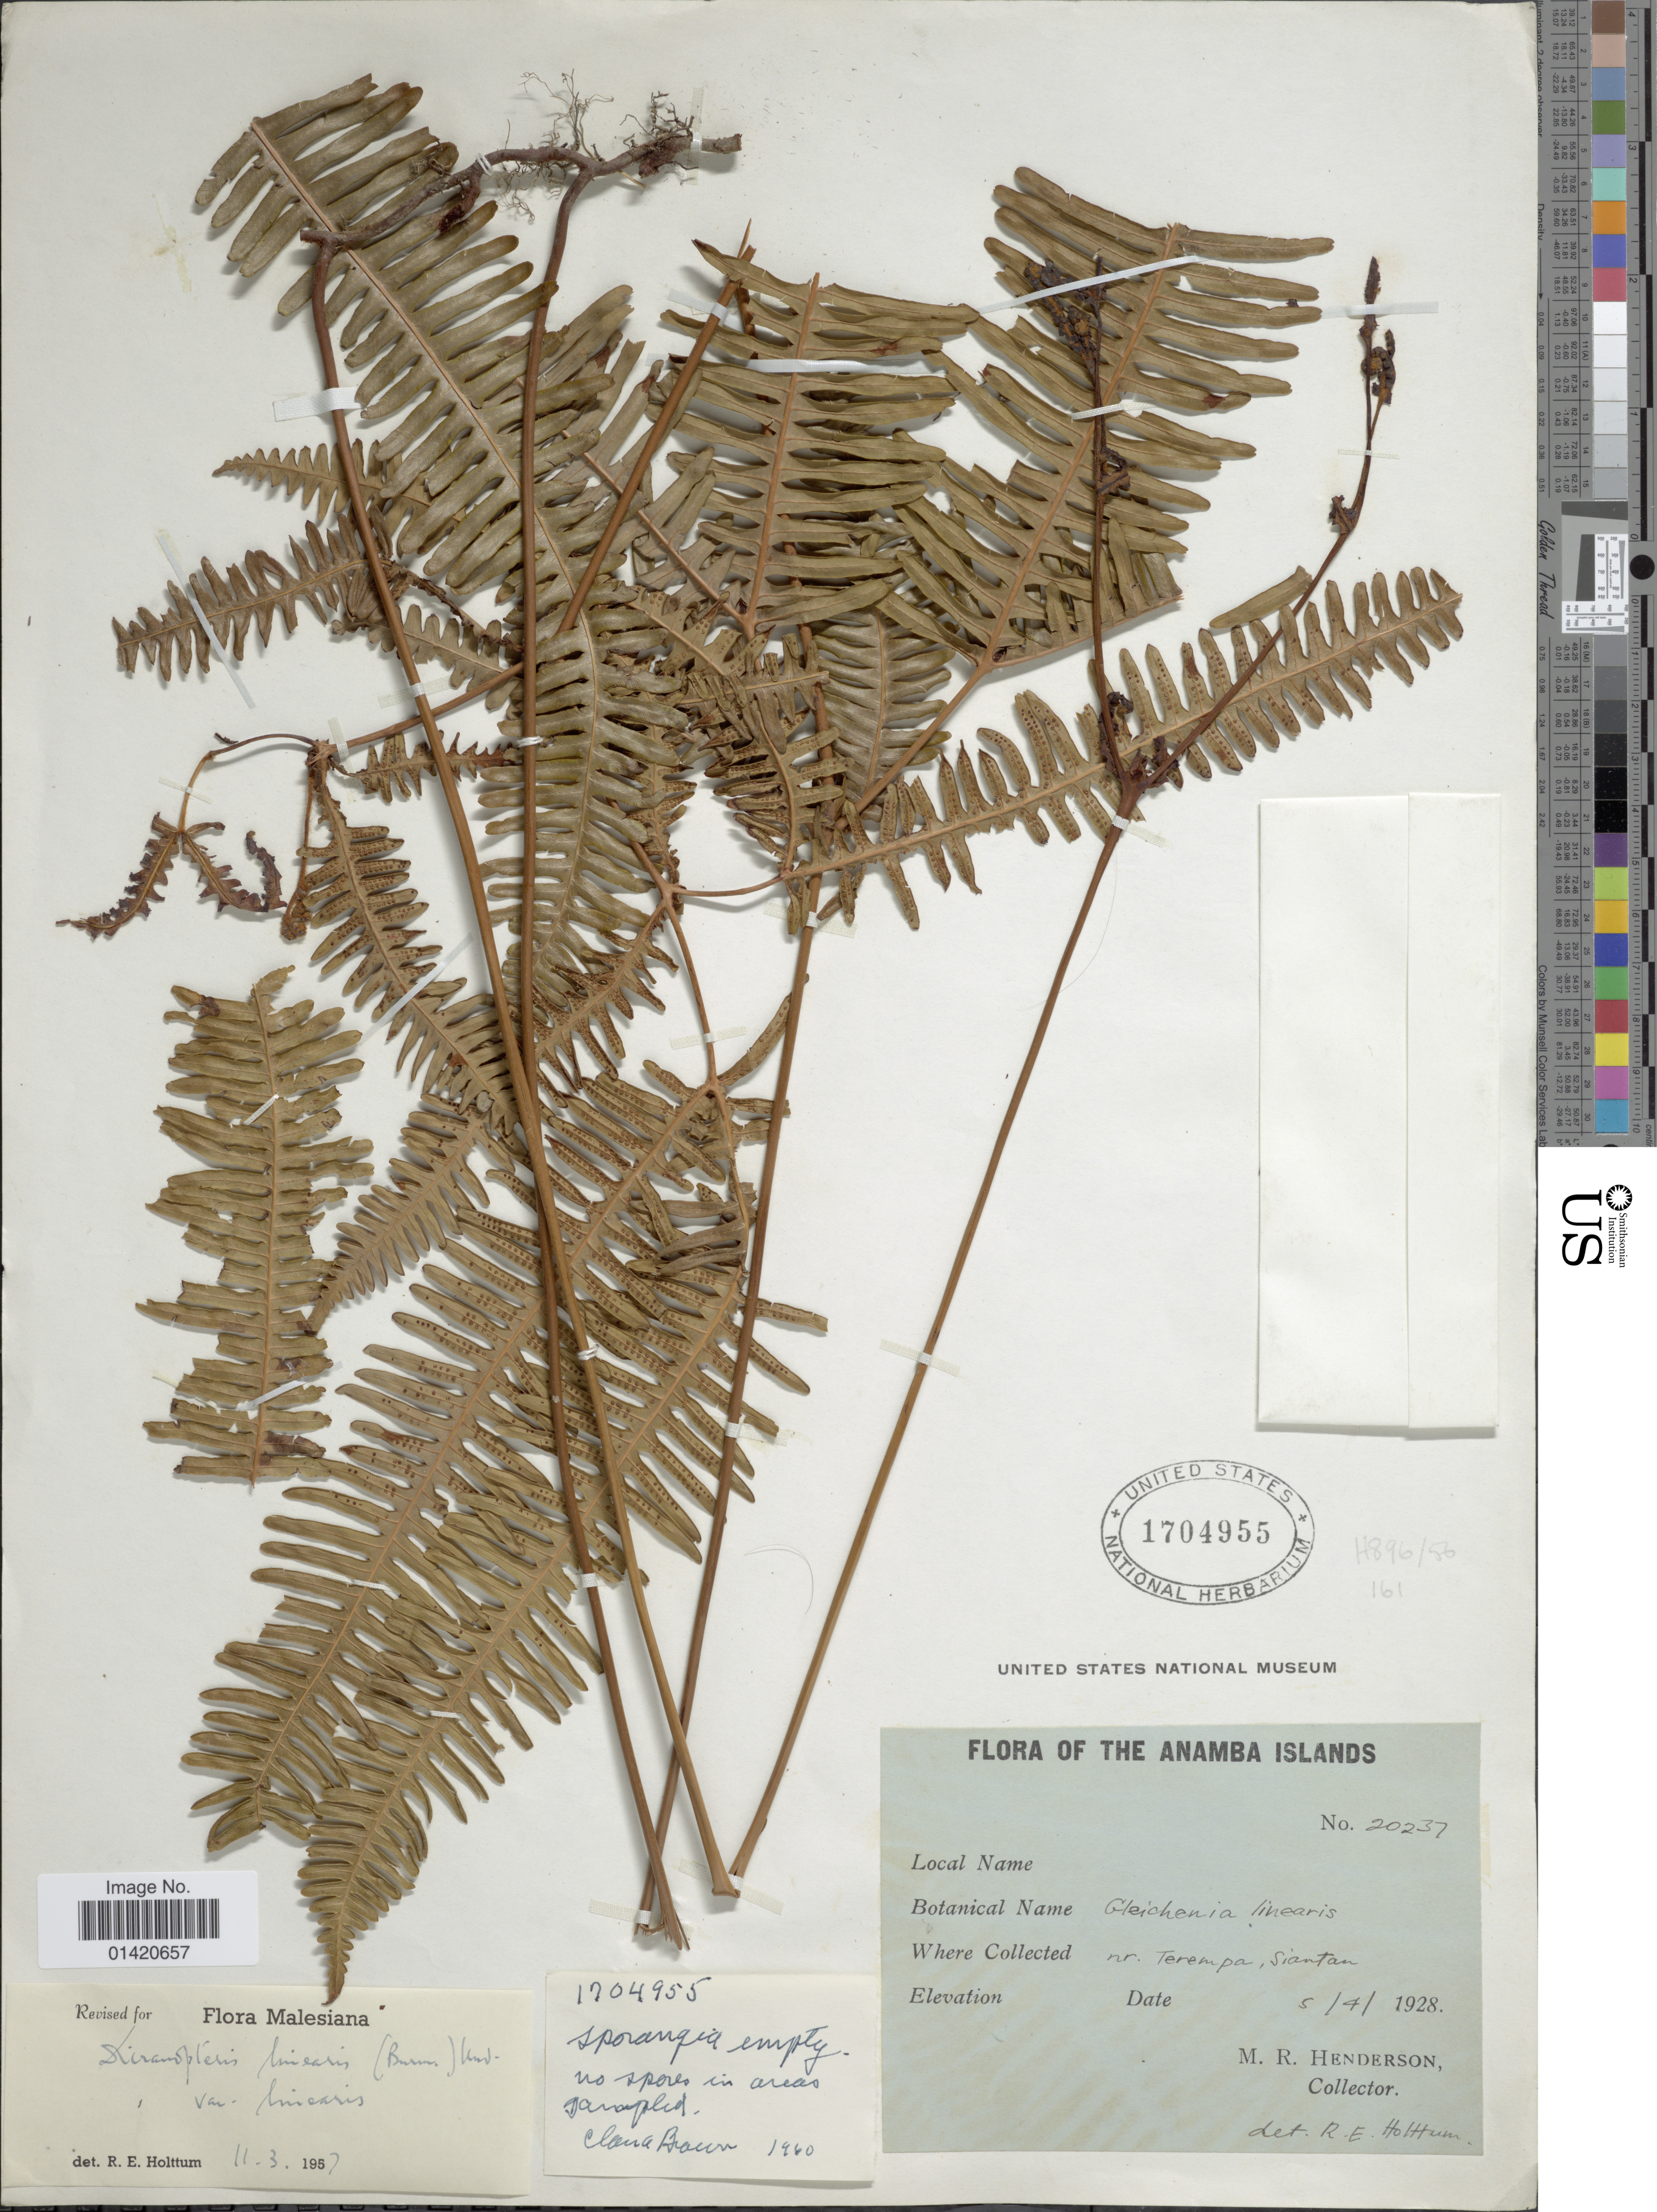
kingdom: Plantae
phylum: Tracheophyta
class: Polypodiopsida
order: Gleicheniales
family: Gleicheniaceae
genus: Dicranopteris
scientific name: Dicranopteris linearis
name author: (Burm. f.) Underw.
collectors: M. Henderson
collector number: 20237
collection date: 1928-04-05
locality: The Anamba Islands, nr Terempa, Siantan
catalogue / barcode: US 1704955